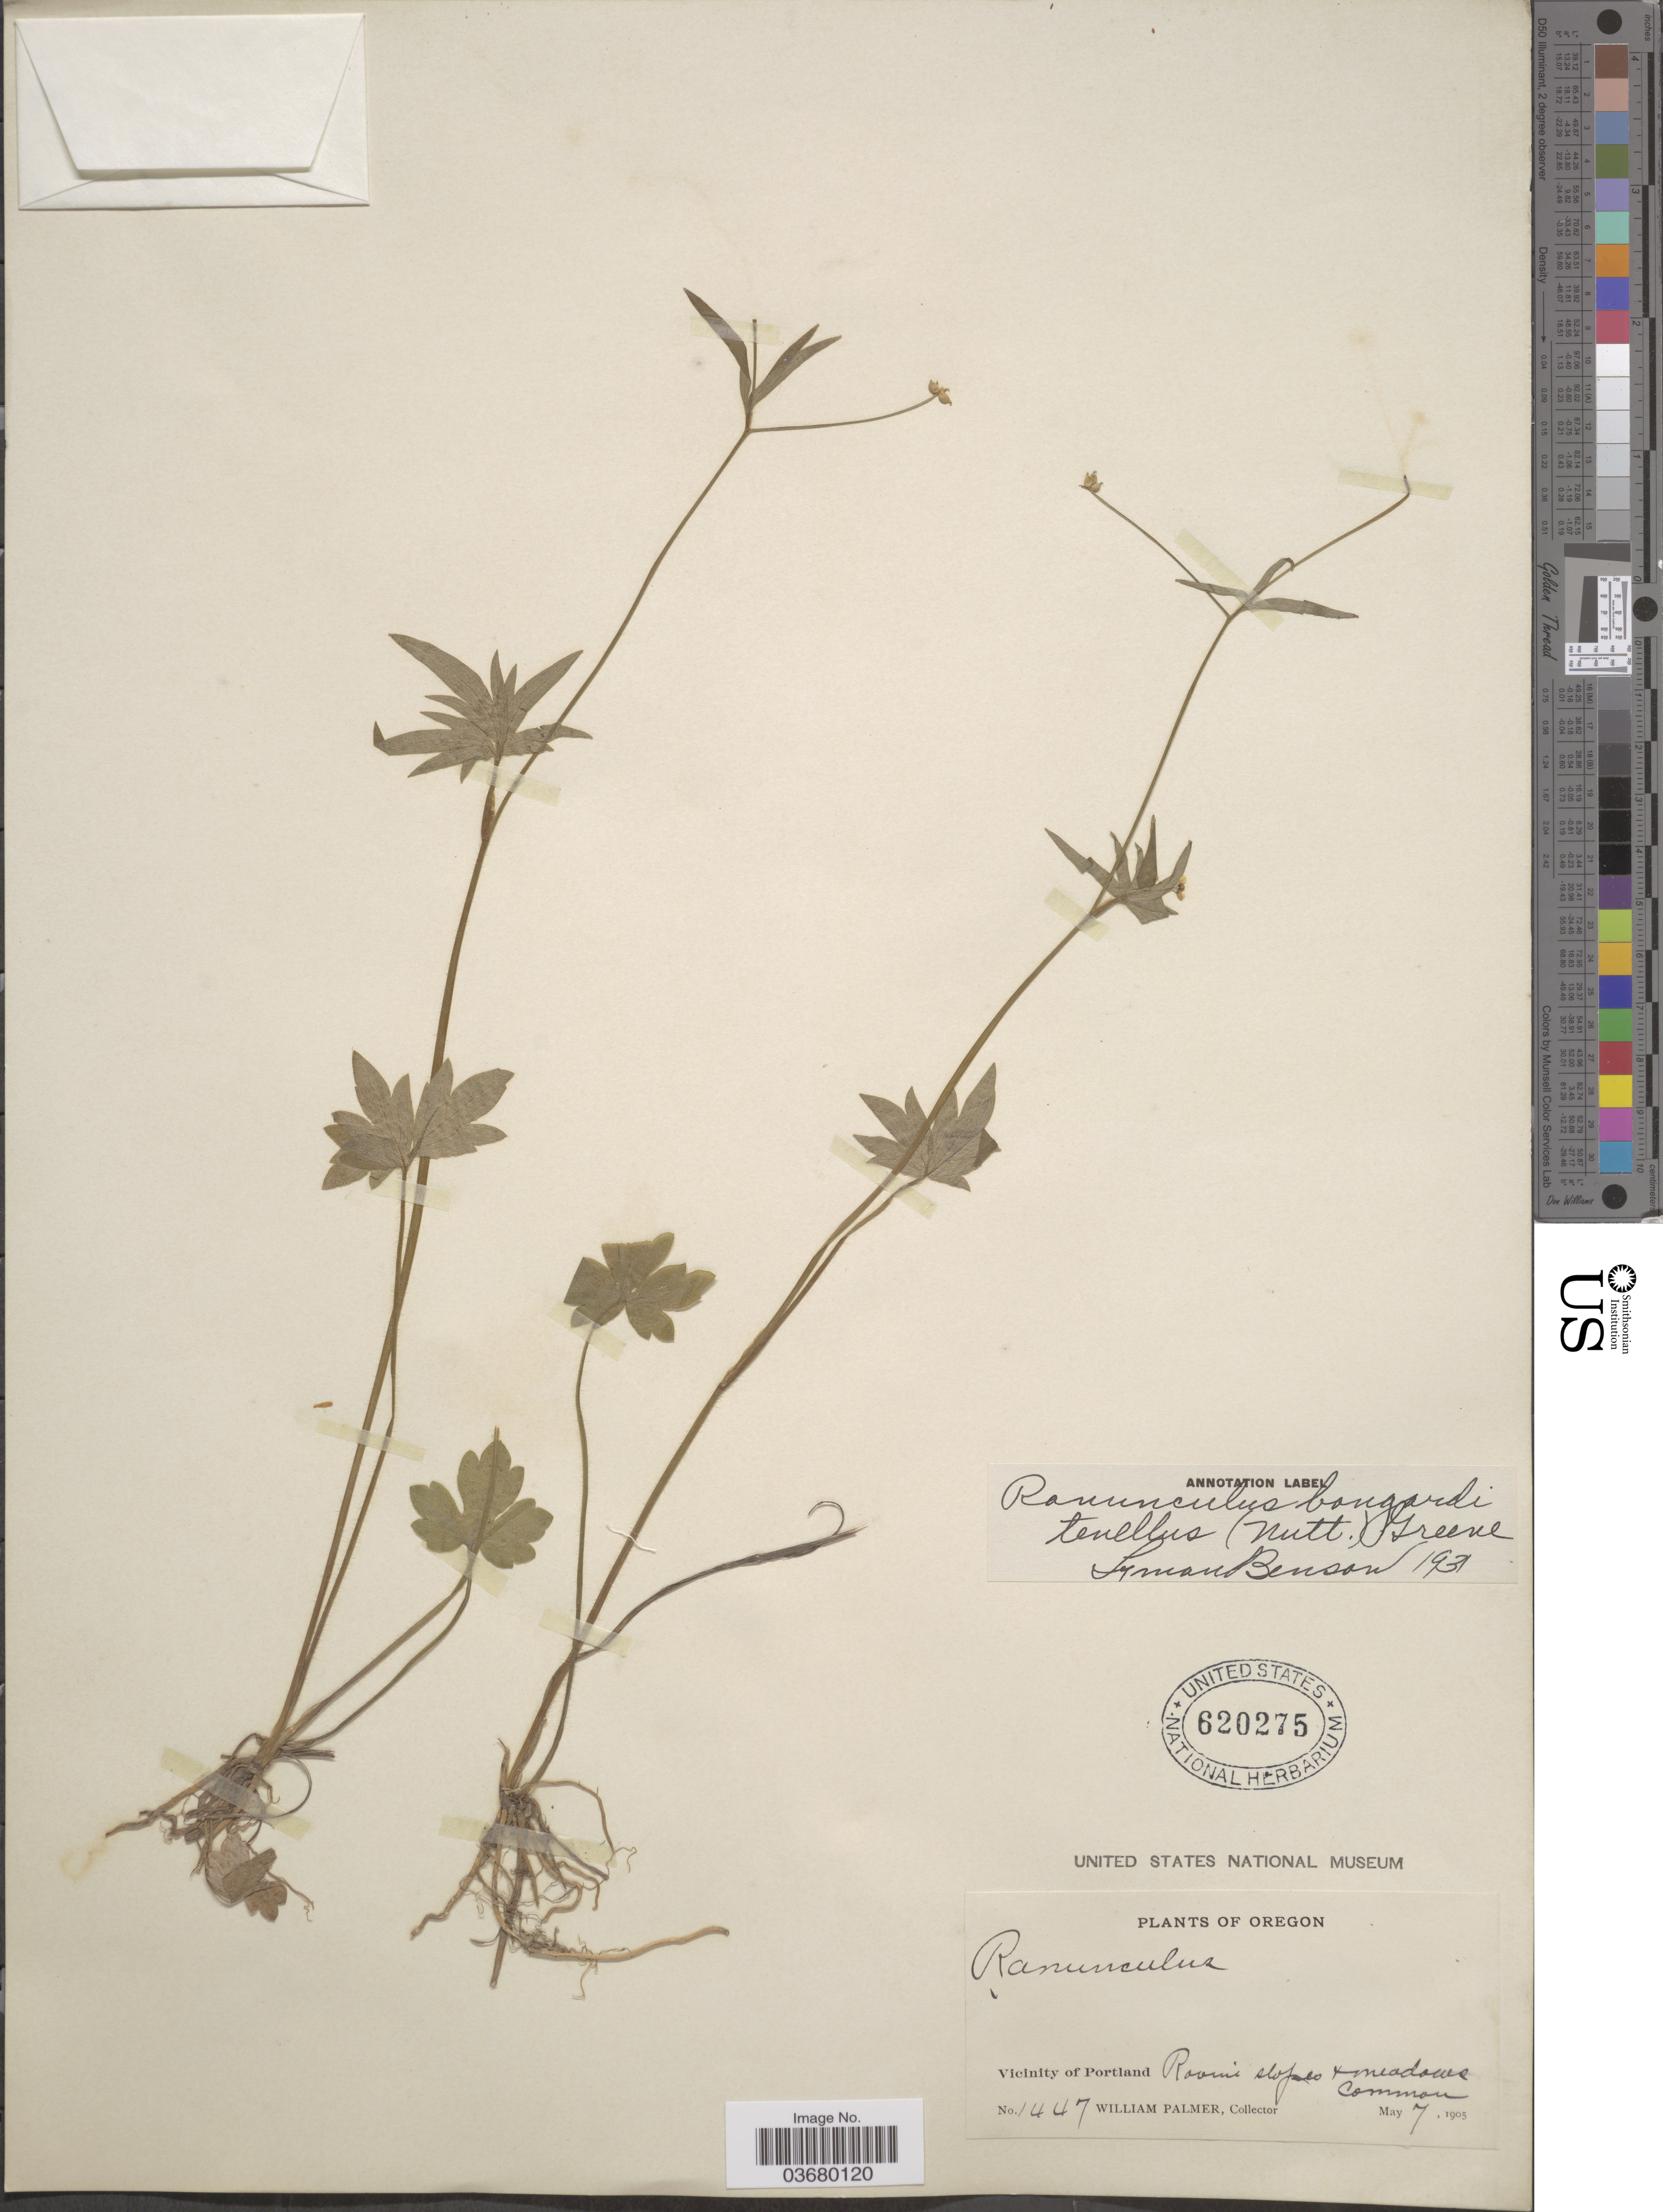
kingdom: Plantae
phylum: Tracheophyta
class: Magnoliopsida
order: Ranunculales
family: Ranunculaceae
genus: Ranunculus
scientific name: Ranunculus bongardii var. tenellus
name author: (A. Gray) Greene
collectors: W. Palmer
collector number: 1447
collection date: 1905-05-07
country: United States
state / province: Oregon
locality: Vicinity of Portland.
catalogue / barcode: US 620275